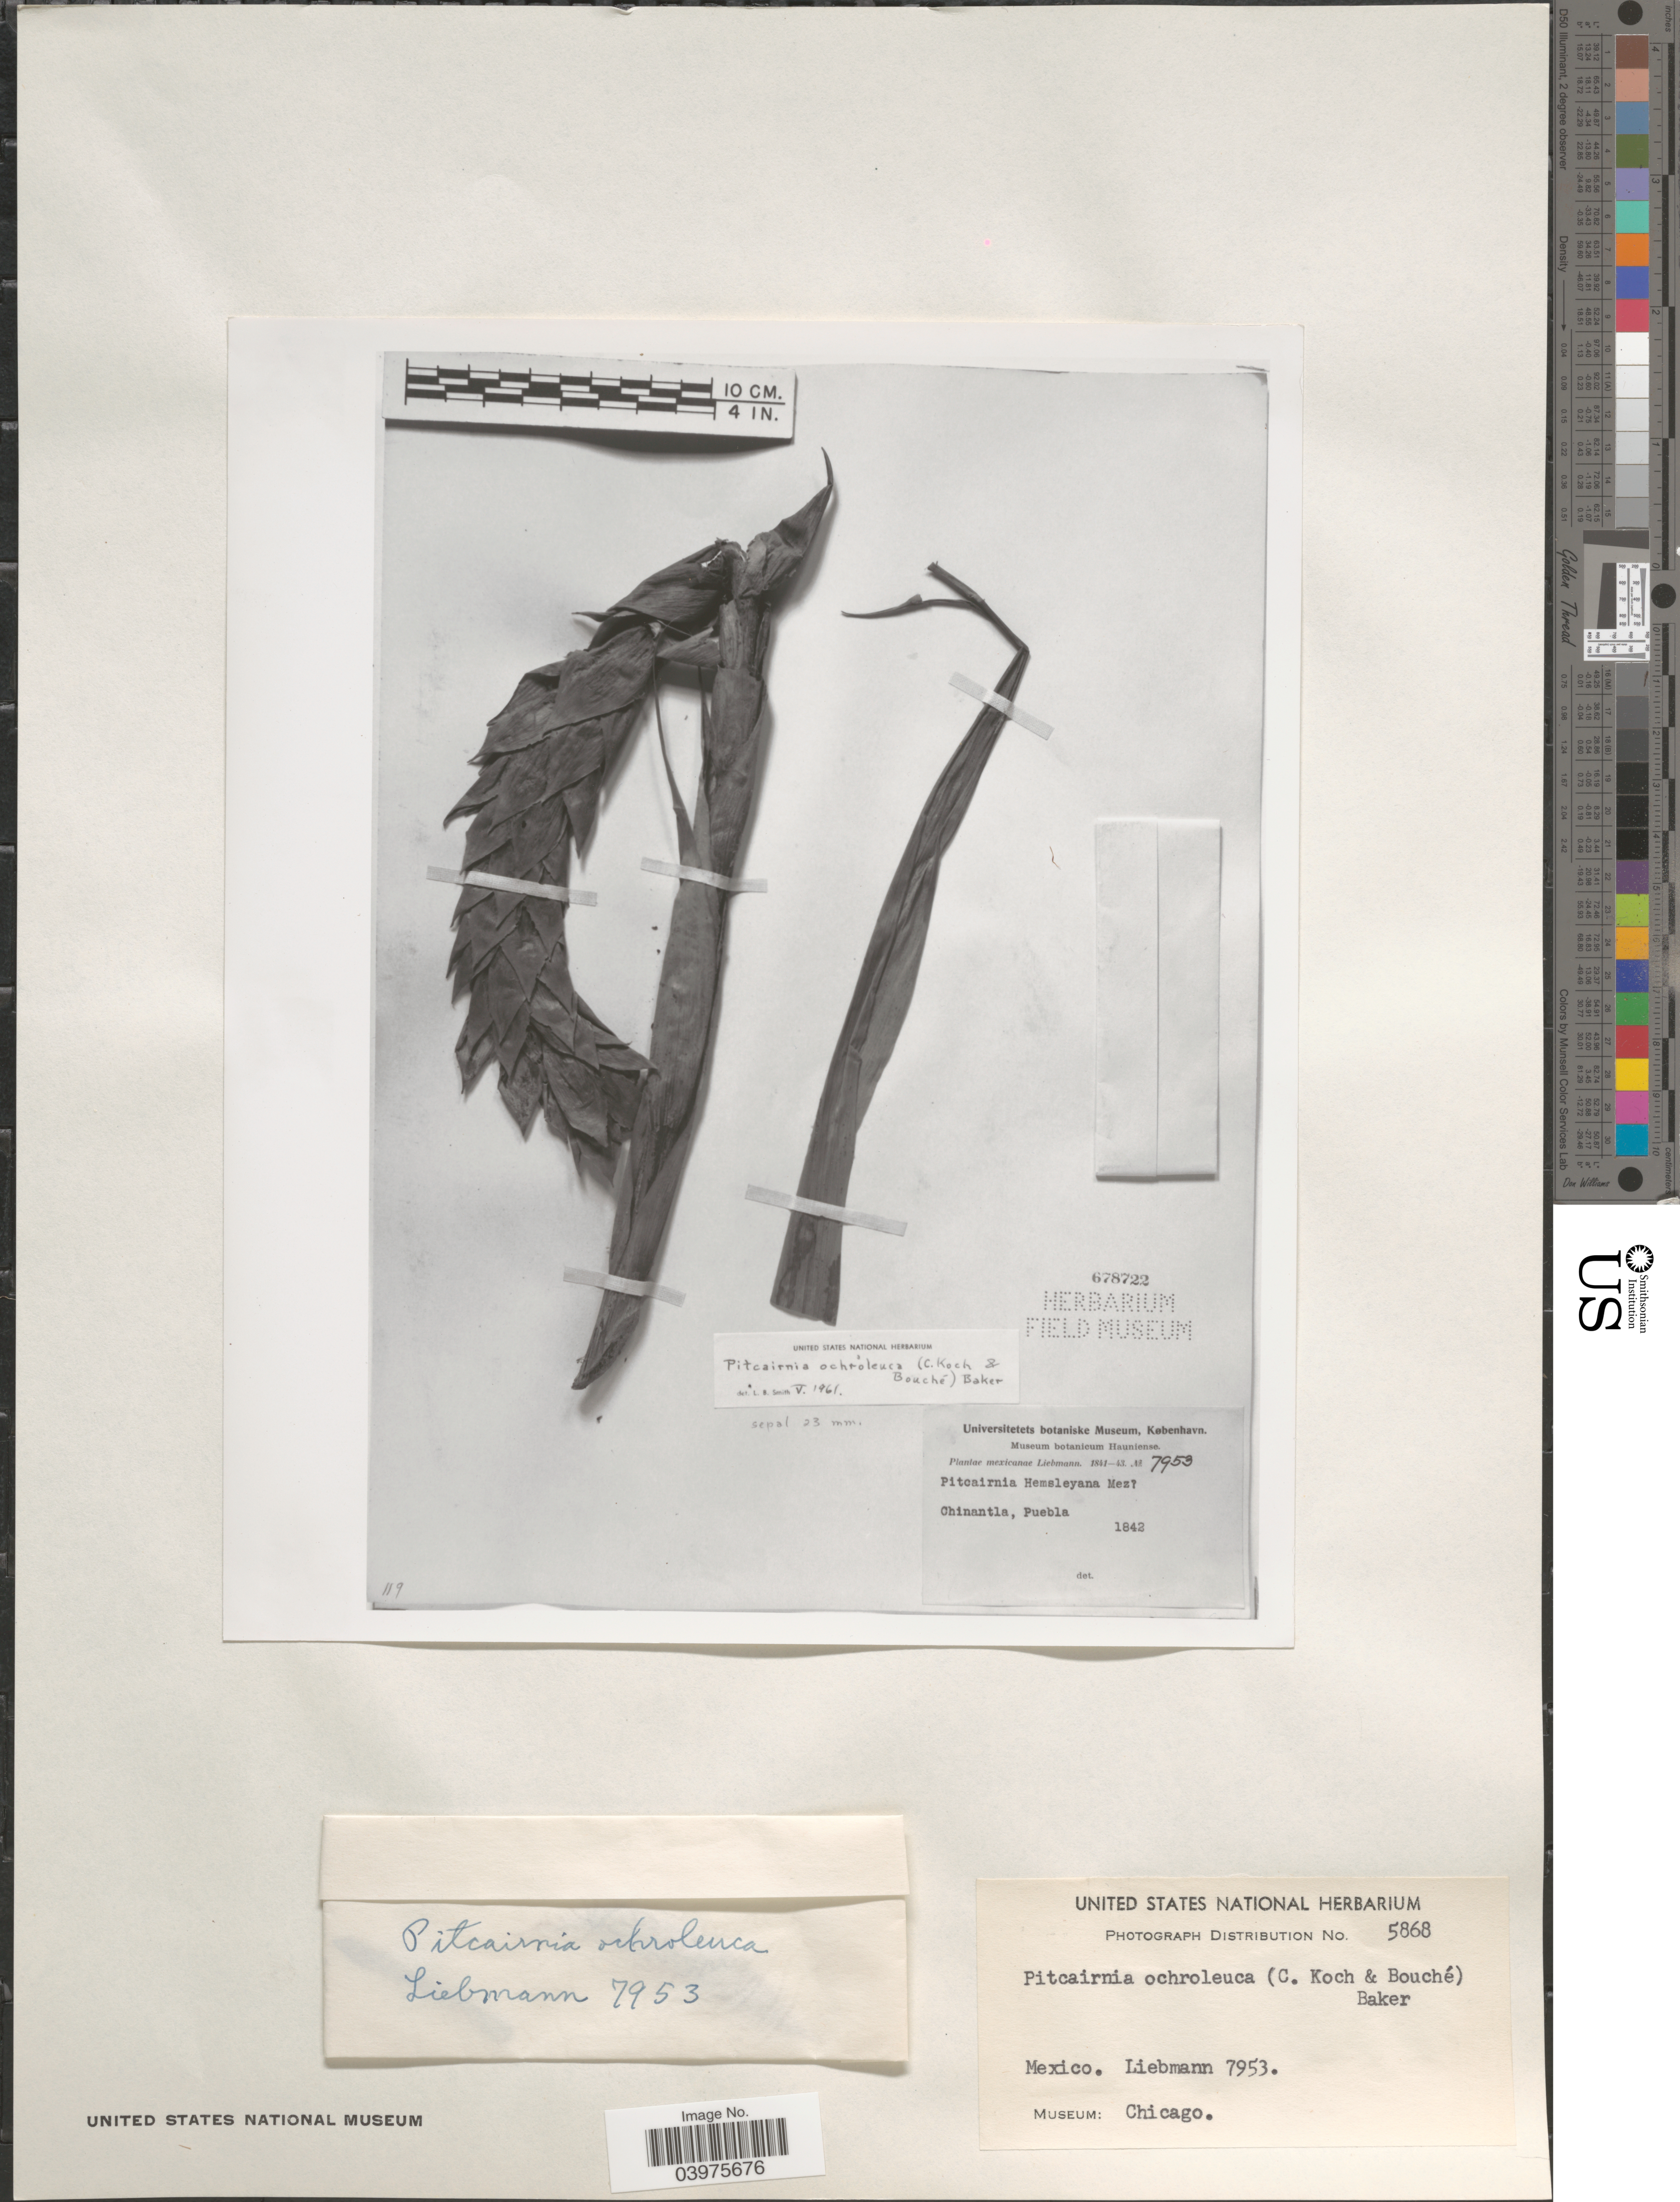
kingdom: Plantae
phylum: Tracheophyta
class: Liliopsida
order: Poales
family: Bromeliaceae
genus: Pitcairnia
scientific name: Pitcairnia ochroleuca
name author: (K. Koch & C.D. Bouché) Baker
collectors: Liebmann, --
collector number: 7953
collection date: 1842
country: Mexico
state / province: Puebla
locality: Chinantla.